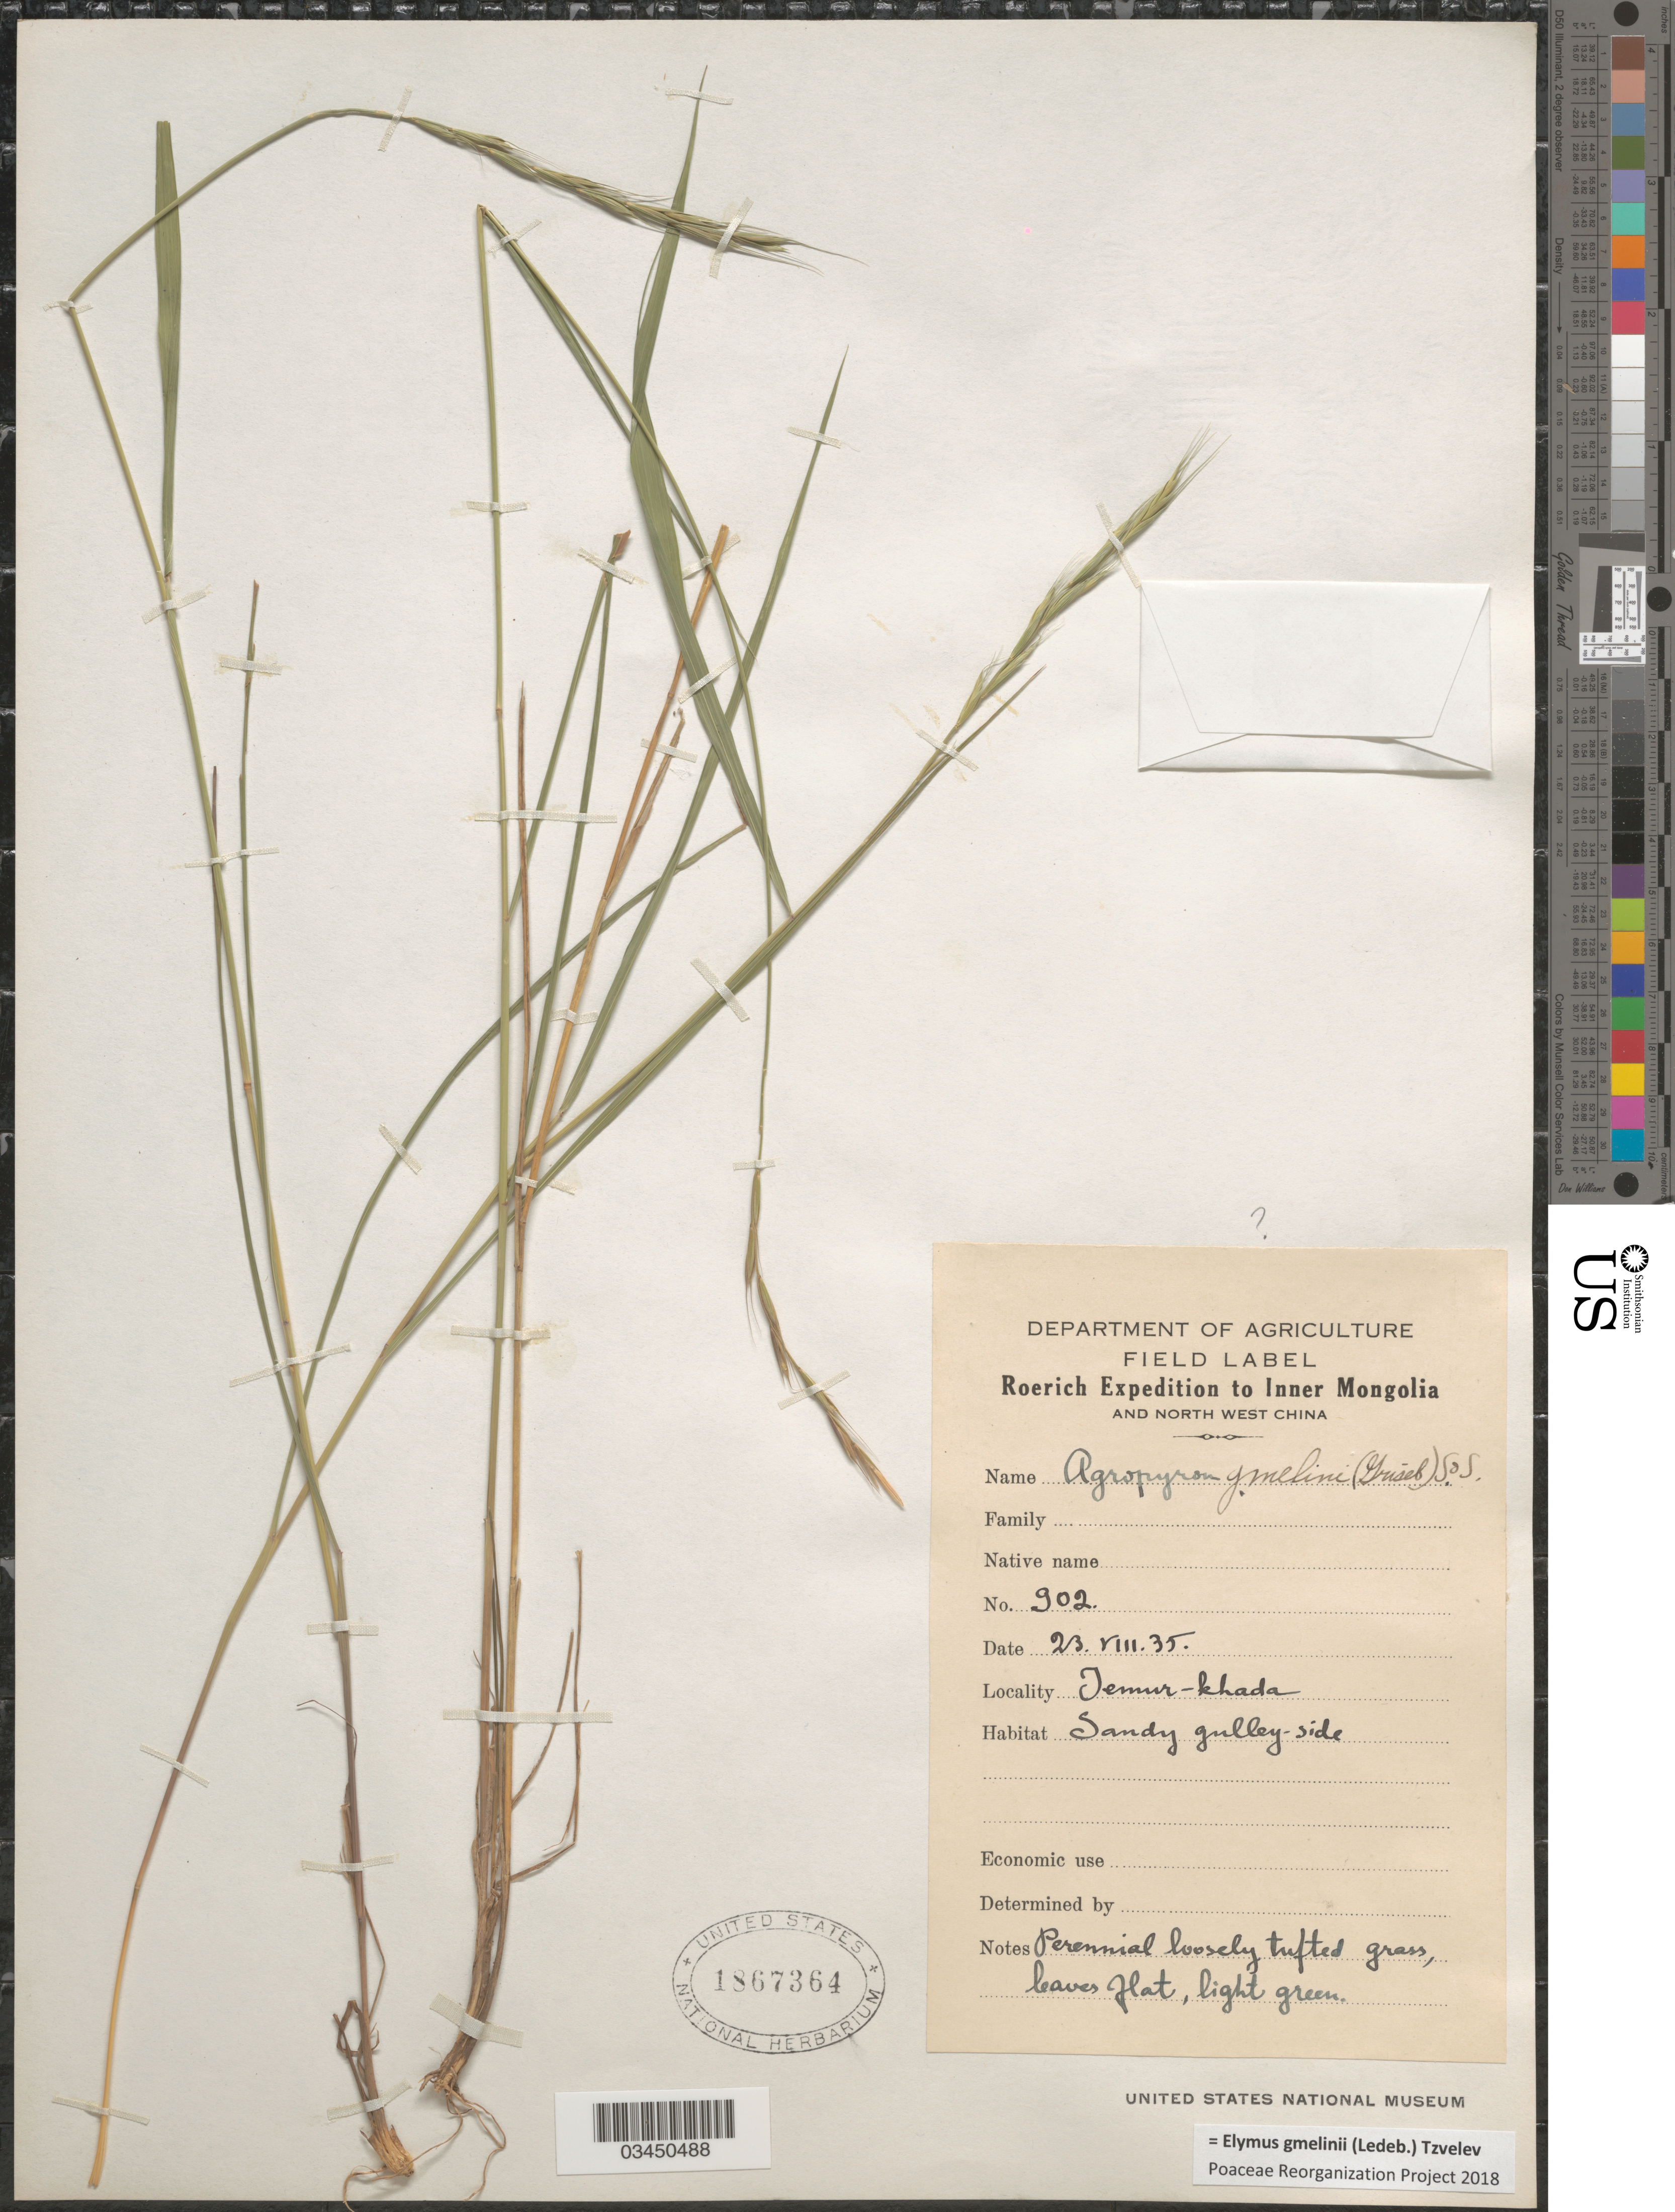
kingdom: Plantae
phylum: Tracheophyta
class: Liliopsida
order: Poales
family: Poaceae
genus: Elymus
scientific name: Elymus gmelinii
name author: (Ledeb.) Tzvelev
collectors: Roerich Expedition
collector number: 902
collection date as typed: Transcribed d/m/y: 23/8/35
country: China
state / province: Nei Monggol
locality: Inner Mongolia and North West China. Jemur-khada. Sandy gulley-side.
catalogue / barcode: US 1867364